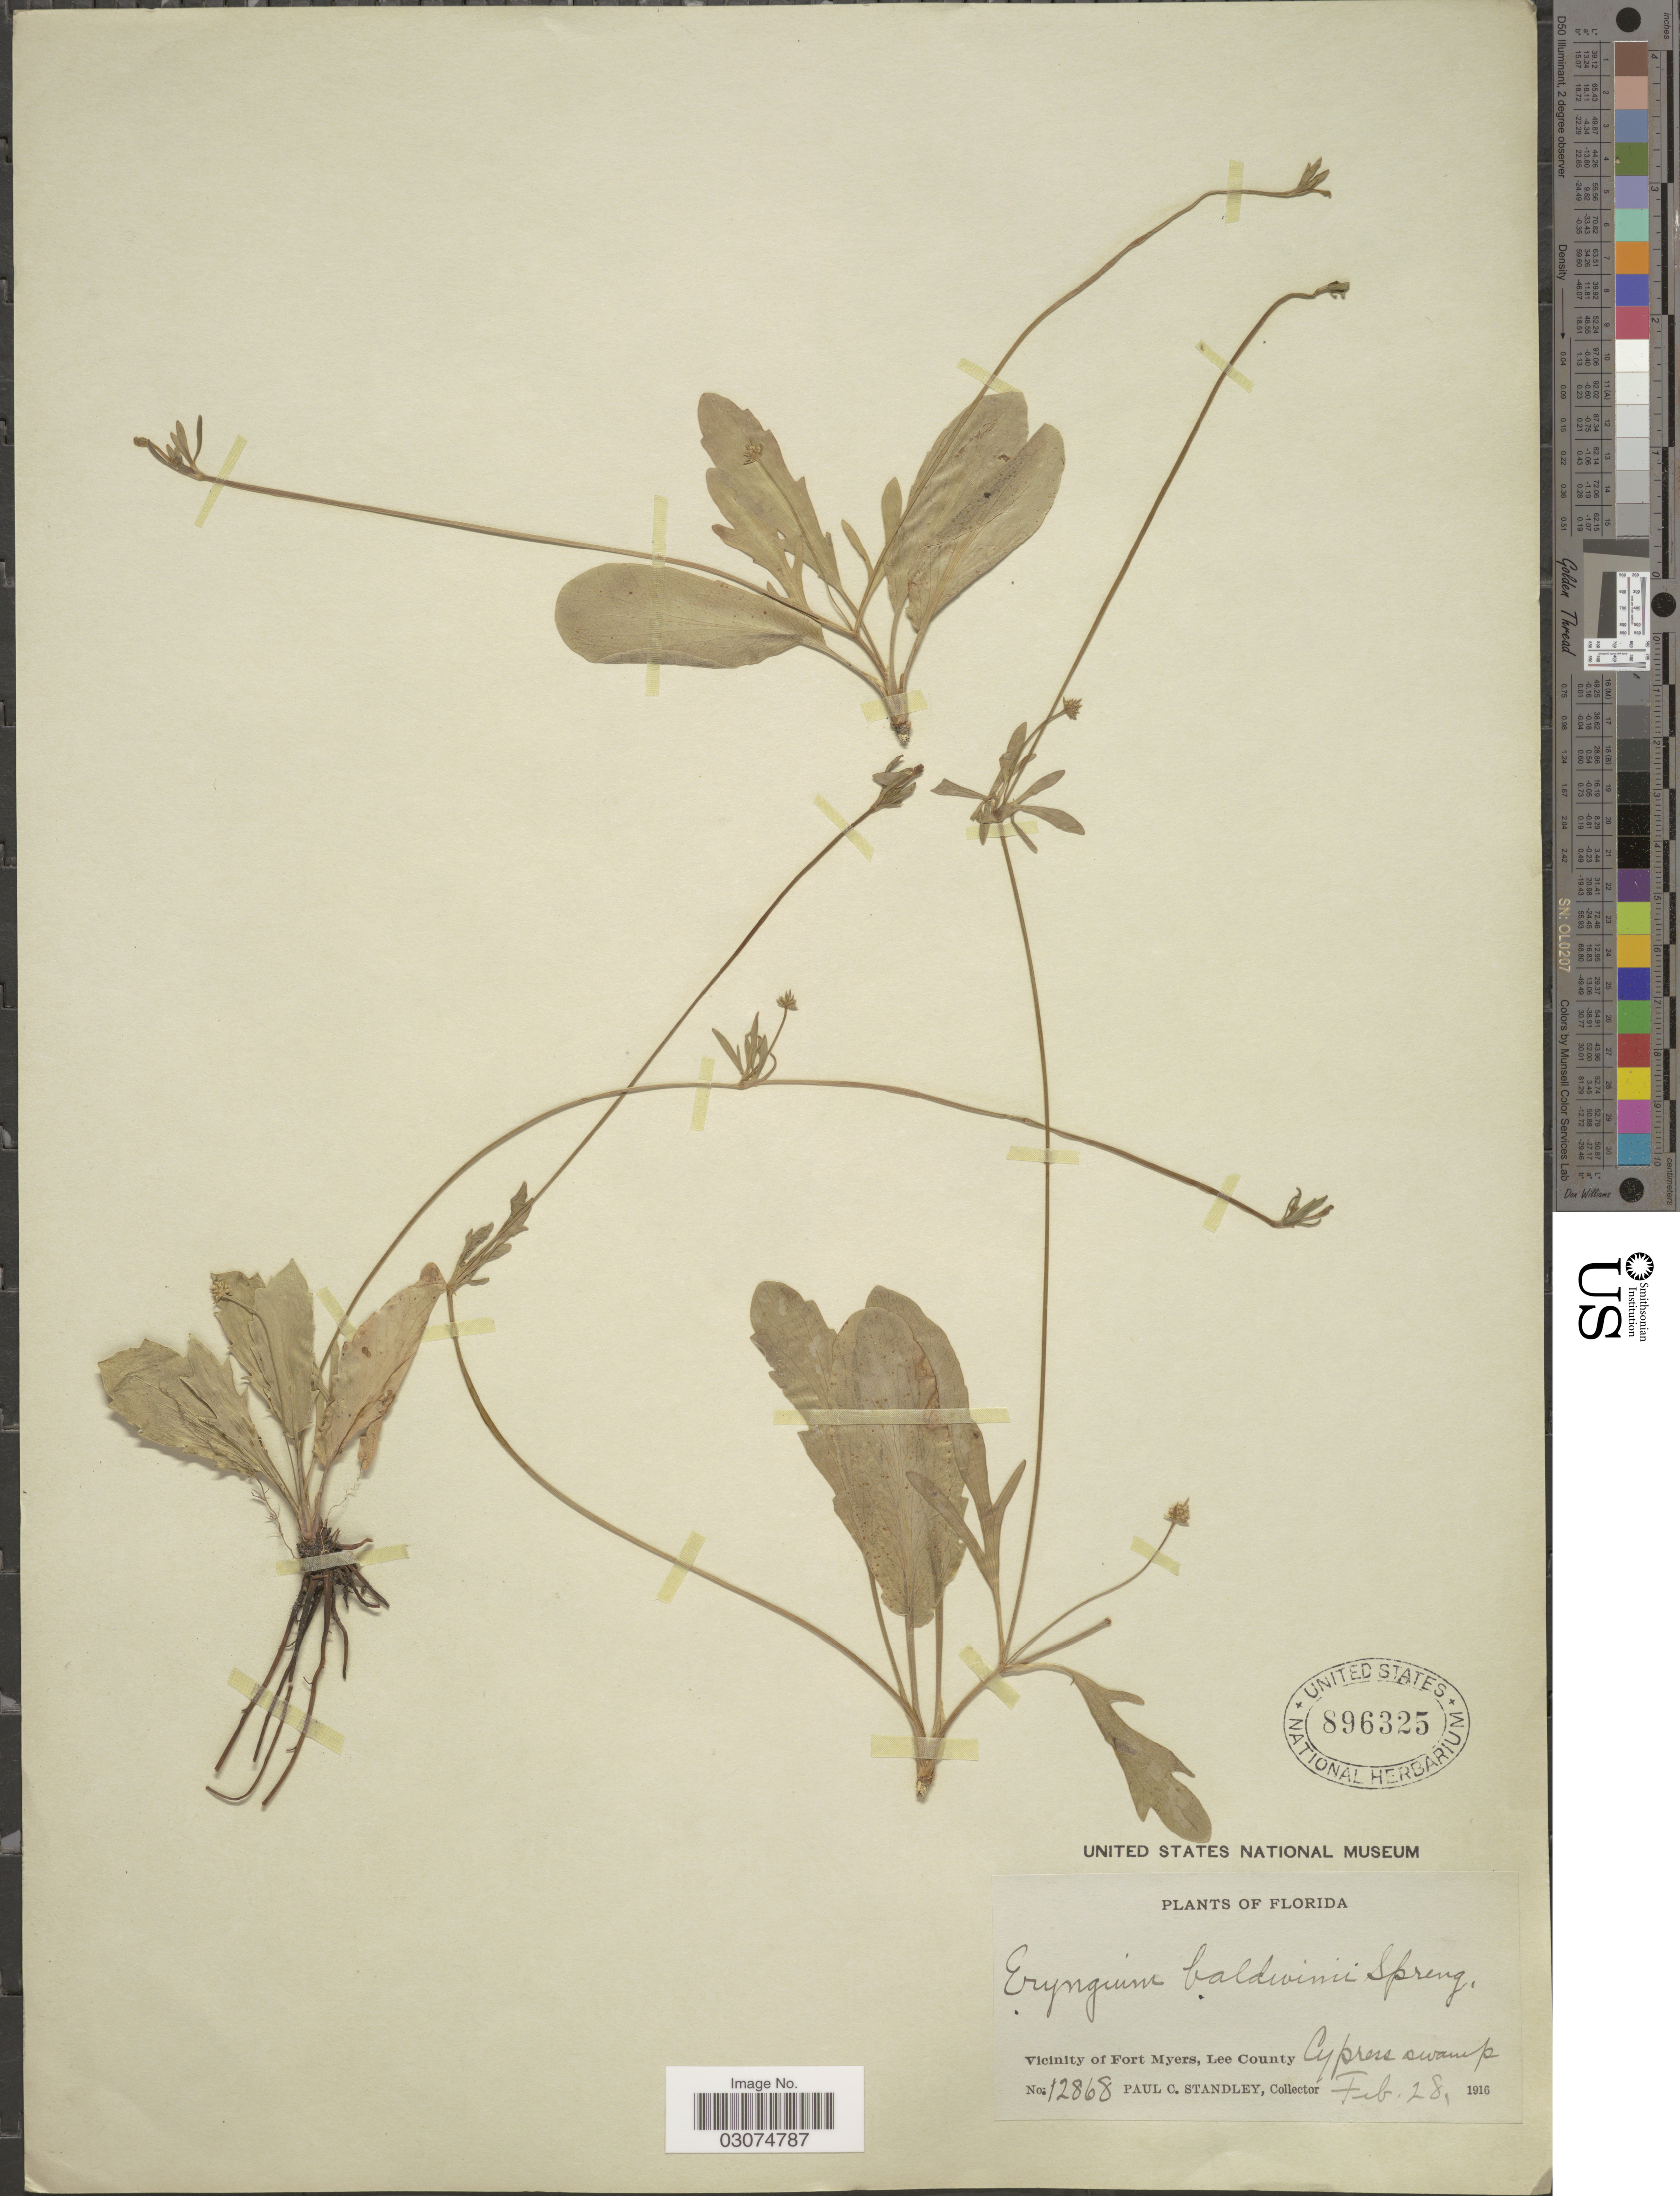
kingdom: Plantae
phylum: Tracheophyta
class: Magnoliopsida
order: Apiales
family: Apiaceae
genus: Eryngium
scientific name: Eryngium baldwinii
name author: Spreng.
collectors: P. C. Standley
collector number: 12868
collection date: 1916-02-28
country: United States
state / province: Florida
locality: Vicinity of Fort Myers, Lee County. Cypress swamp.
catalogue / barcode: US 896325